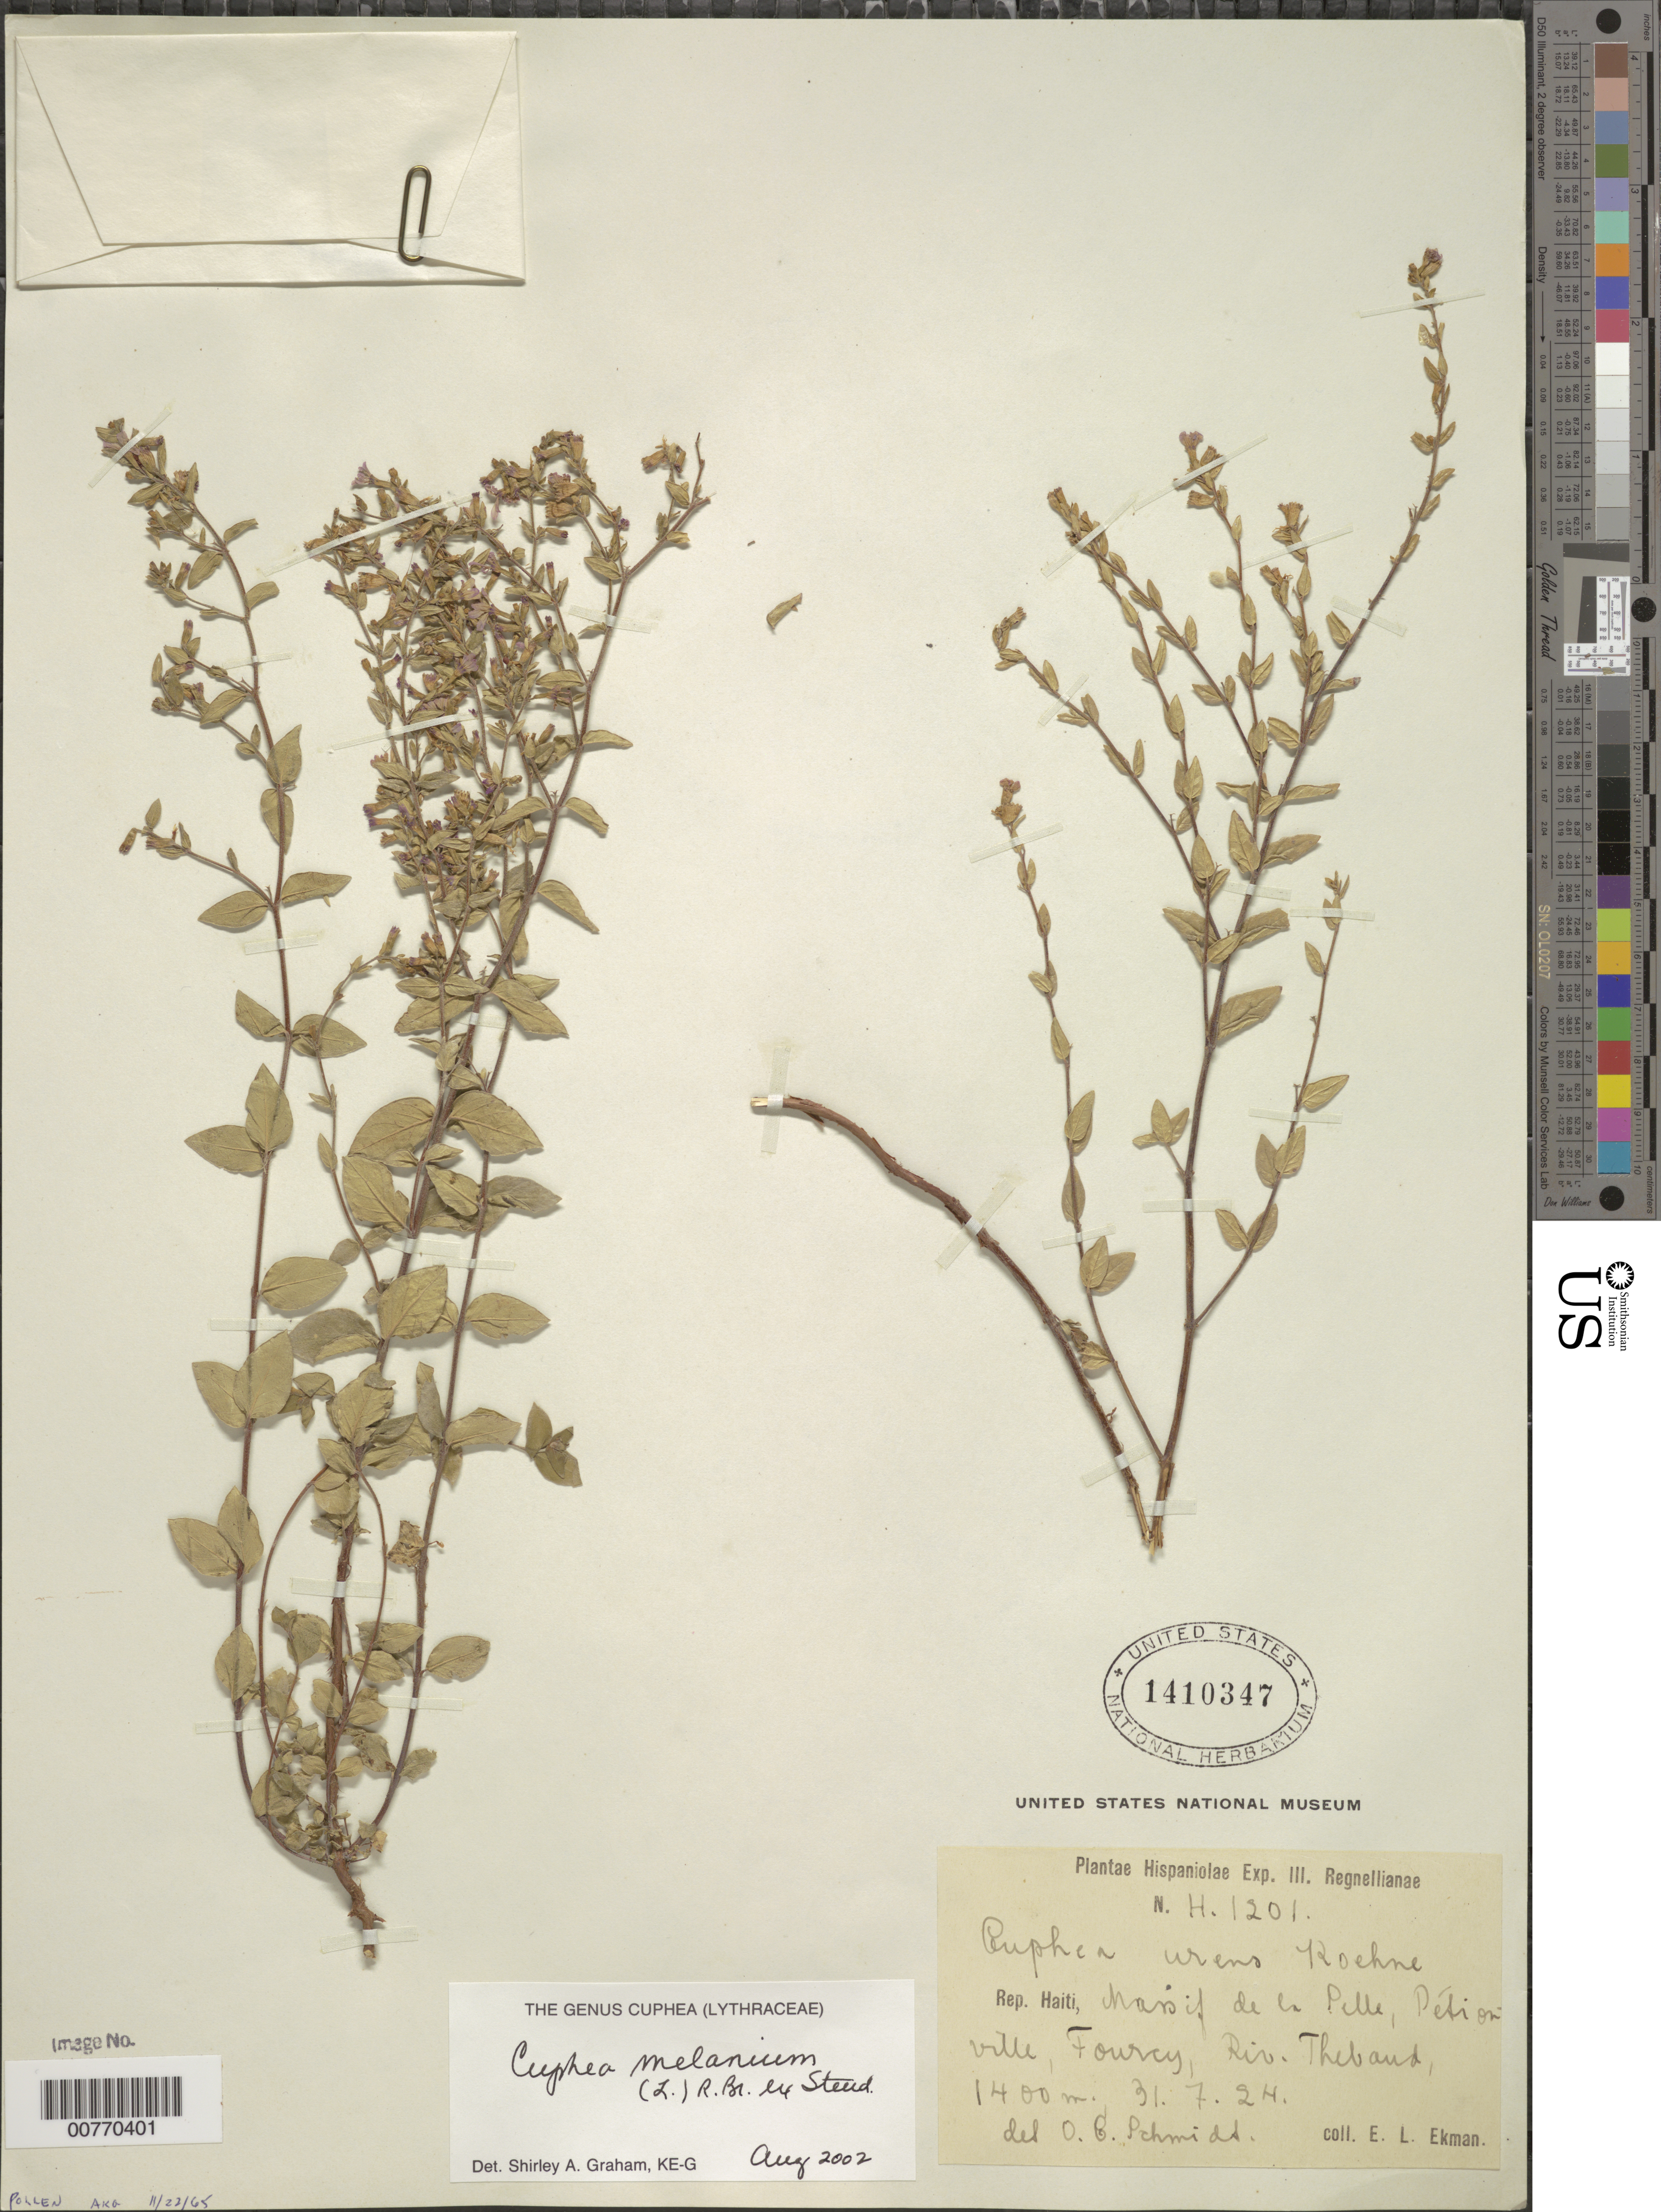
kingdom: Plantae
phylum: Tracheophyta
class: Magnoliopsida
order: Myrtales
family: Lythraceae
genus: Cuphea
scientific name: Cuphea melanium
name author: (L.) Cramer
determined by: Graham, Shirley Ann Tousch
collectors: E. L. Ekman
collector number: H 1201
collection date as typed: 31 Jul 1924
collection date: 1924-07-31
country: Haiti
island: Hispaniola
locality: Massif de la Selle, Pétionville, Fourcy, Riv. Theband.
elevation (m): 1400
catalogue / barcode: US 1410347